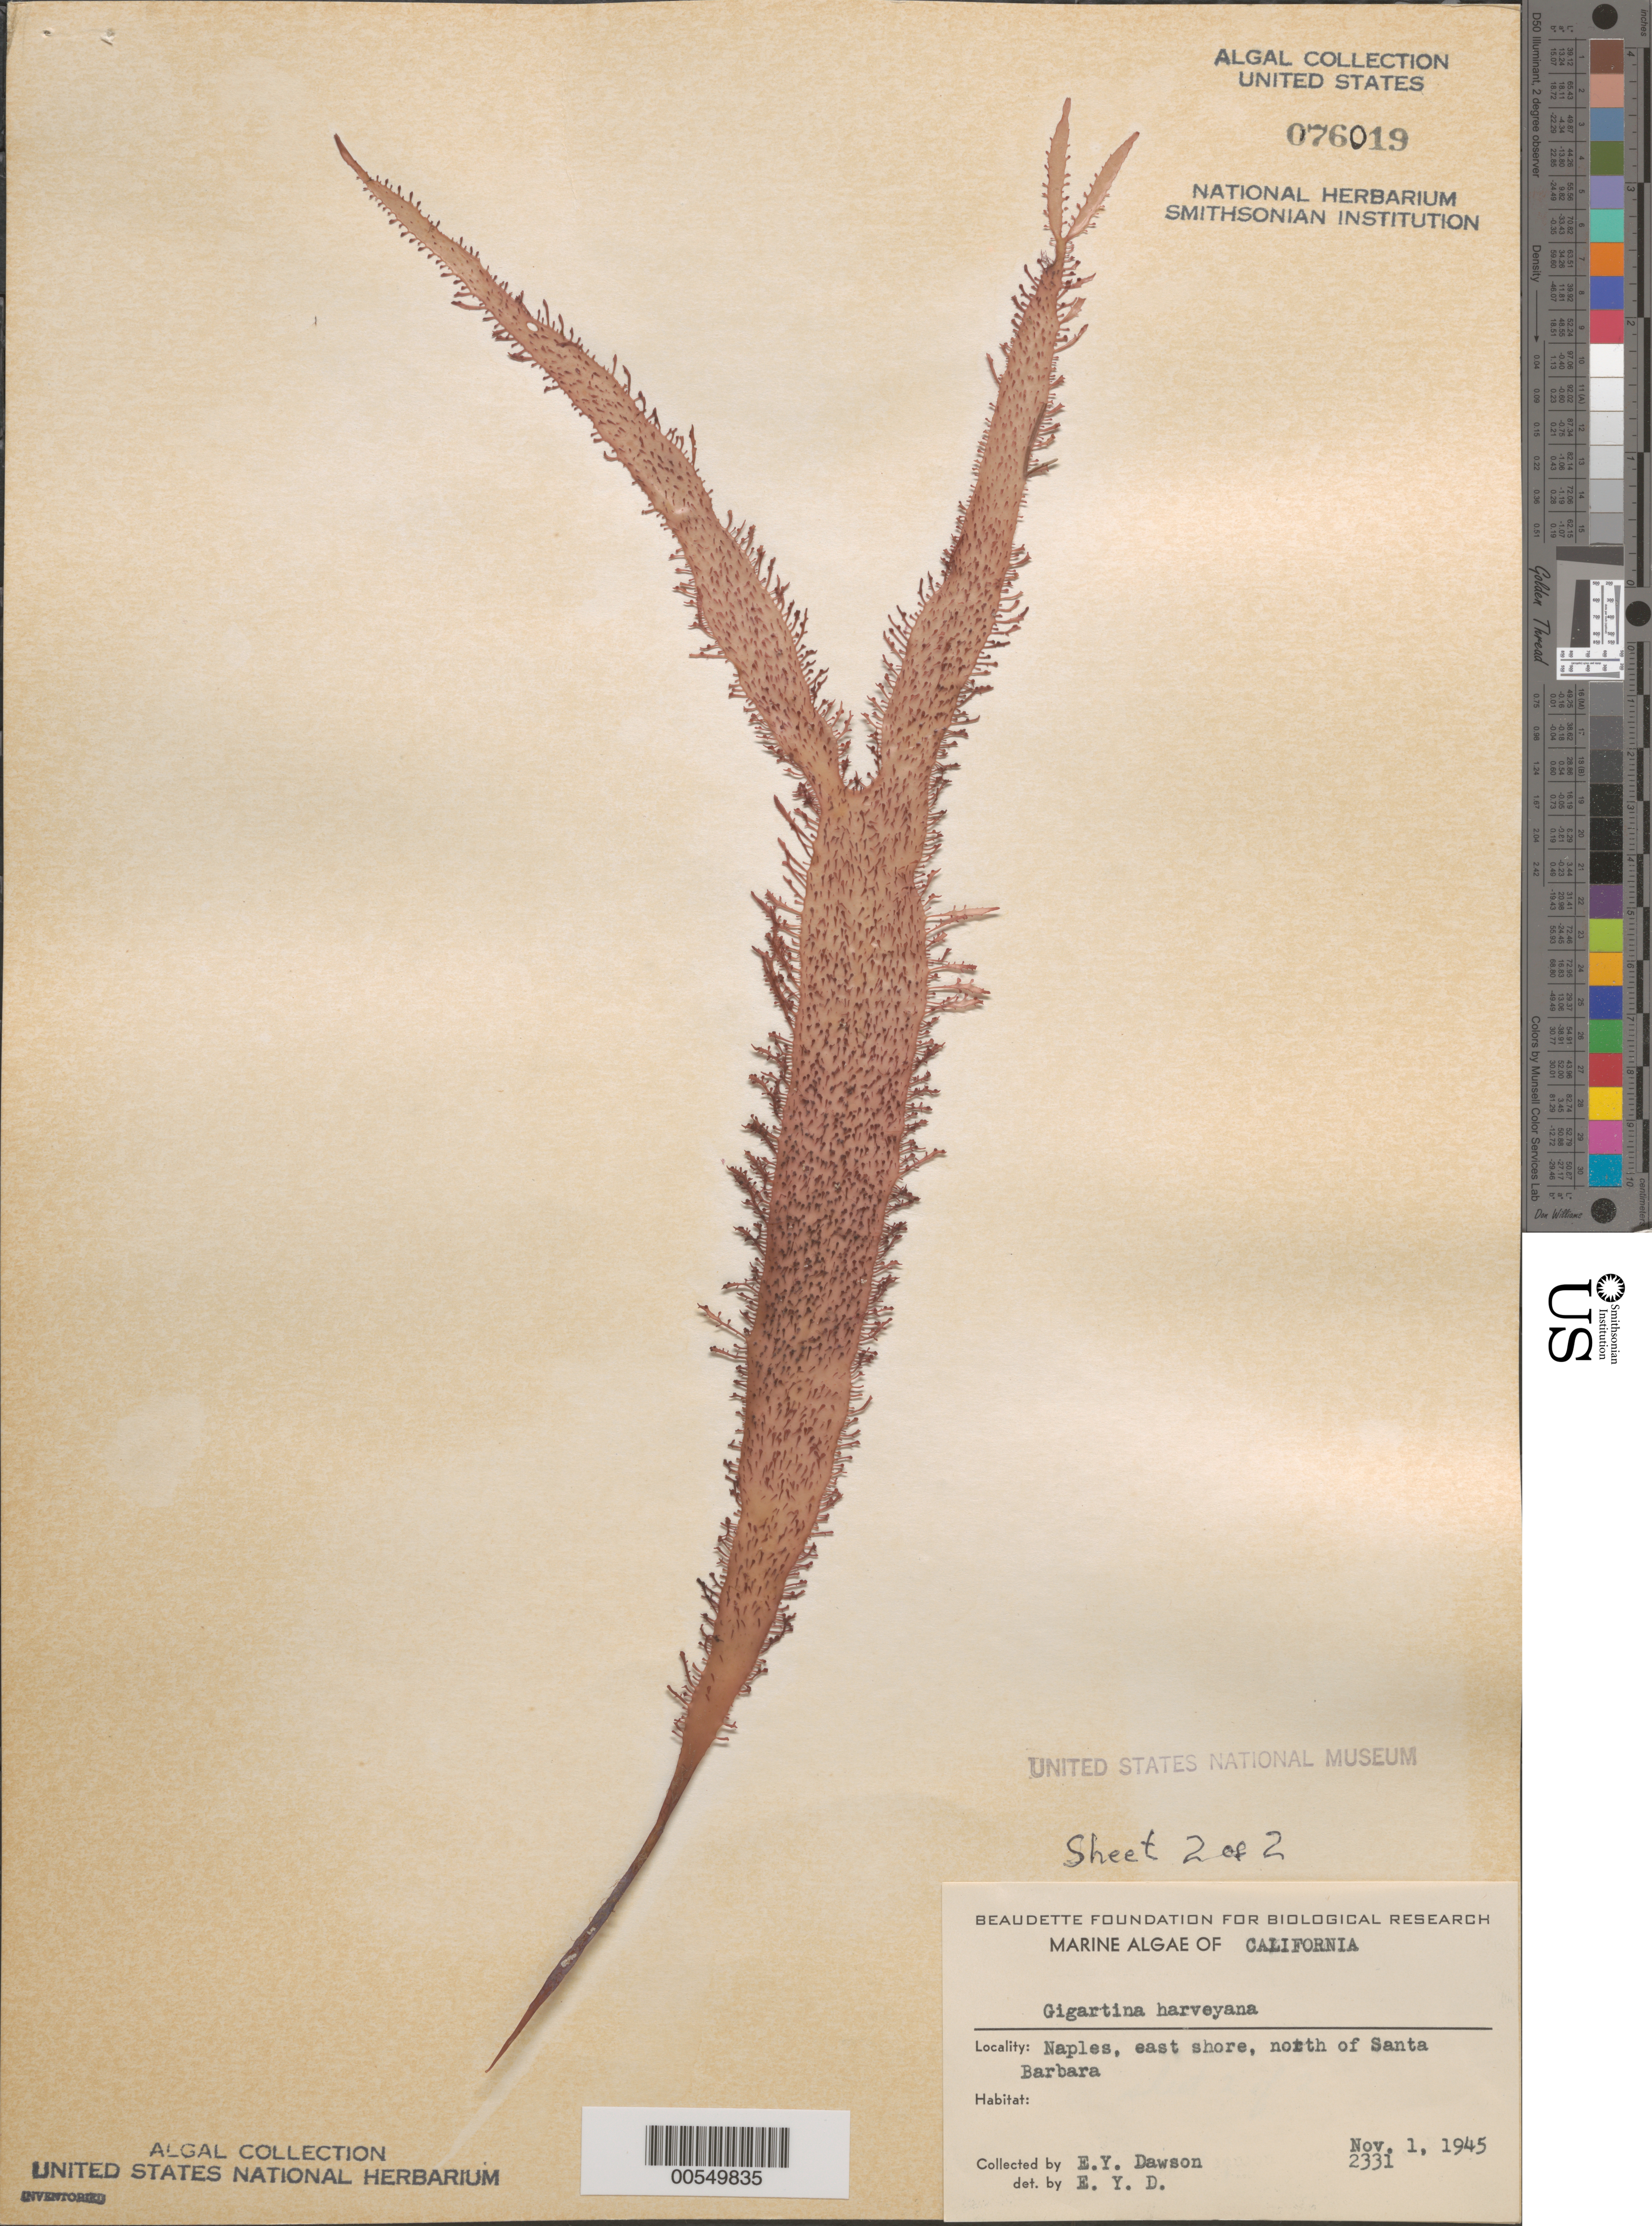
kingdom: Plantae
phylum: Rhodophyta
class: Florideophyceae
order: Gigartinales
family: Gigartinaceae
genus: Chondracanthus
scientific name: Chondracanthus harveyanus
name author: (Kütz.) Guiry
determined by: Algae name updating Project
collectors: E. Y. Dawson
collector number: EYD 2331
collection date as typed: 01 Nov 1945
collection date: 1945-11-01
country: United States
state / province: California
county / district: Santa Barbara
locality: Naples, north of Santa Barbara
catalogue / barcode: US 76019